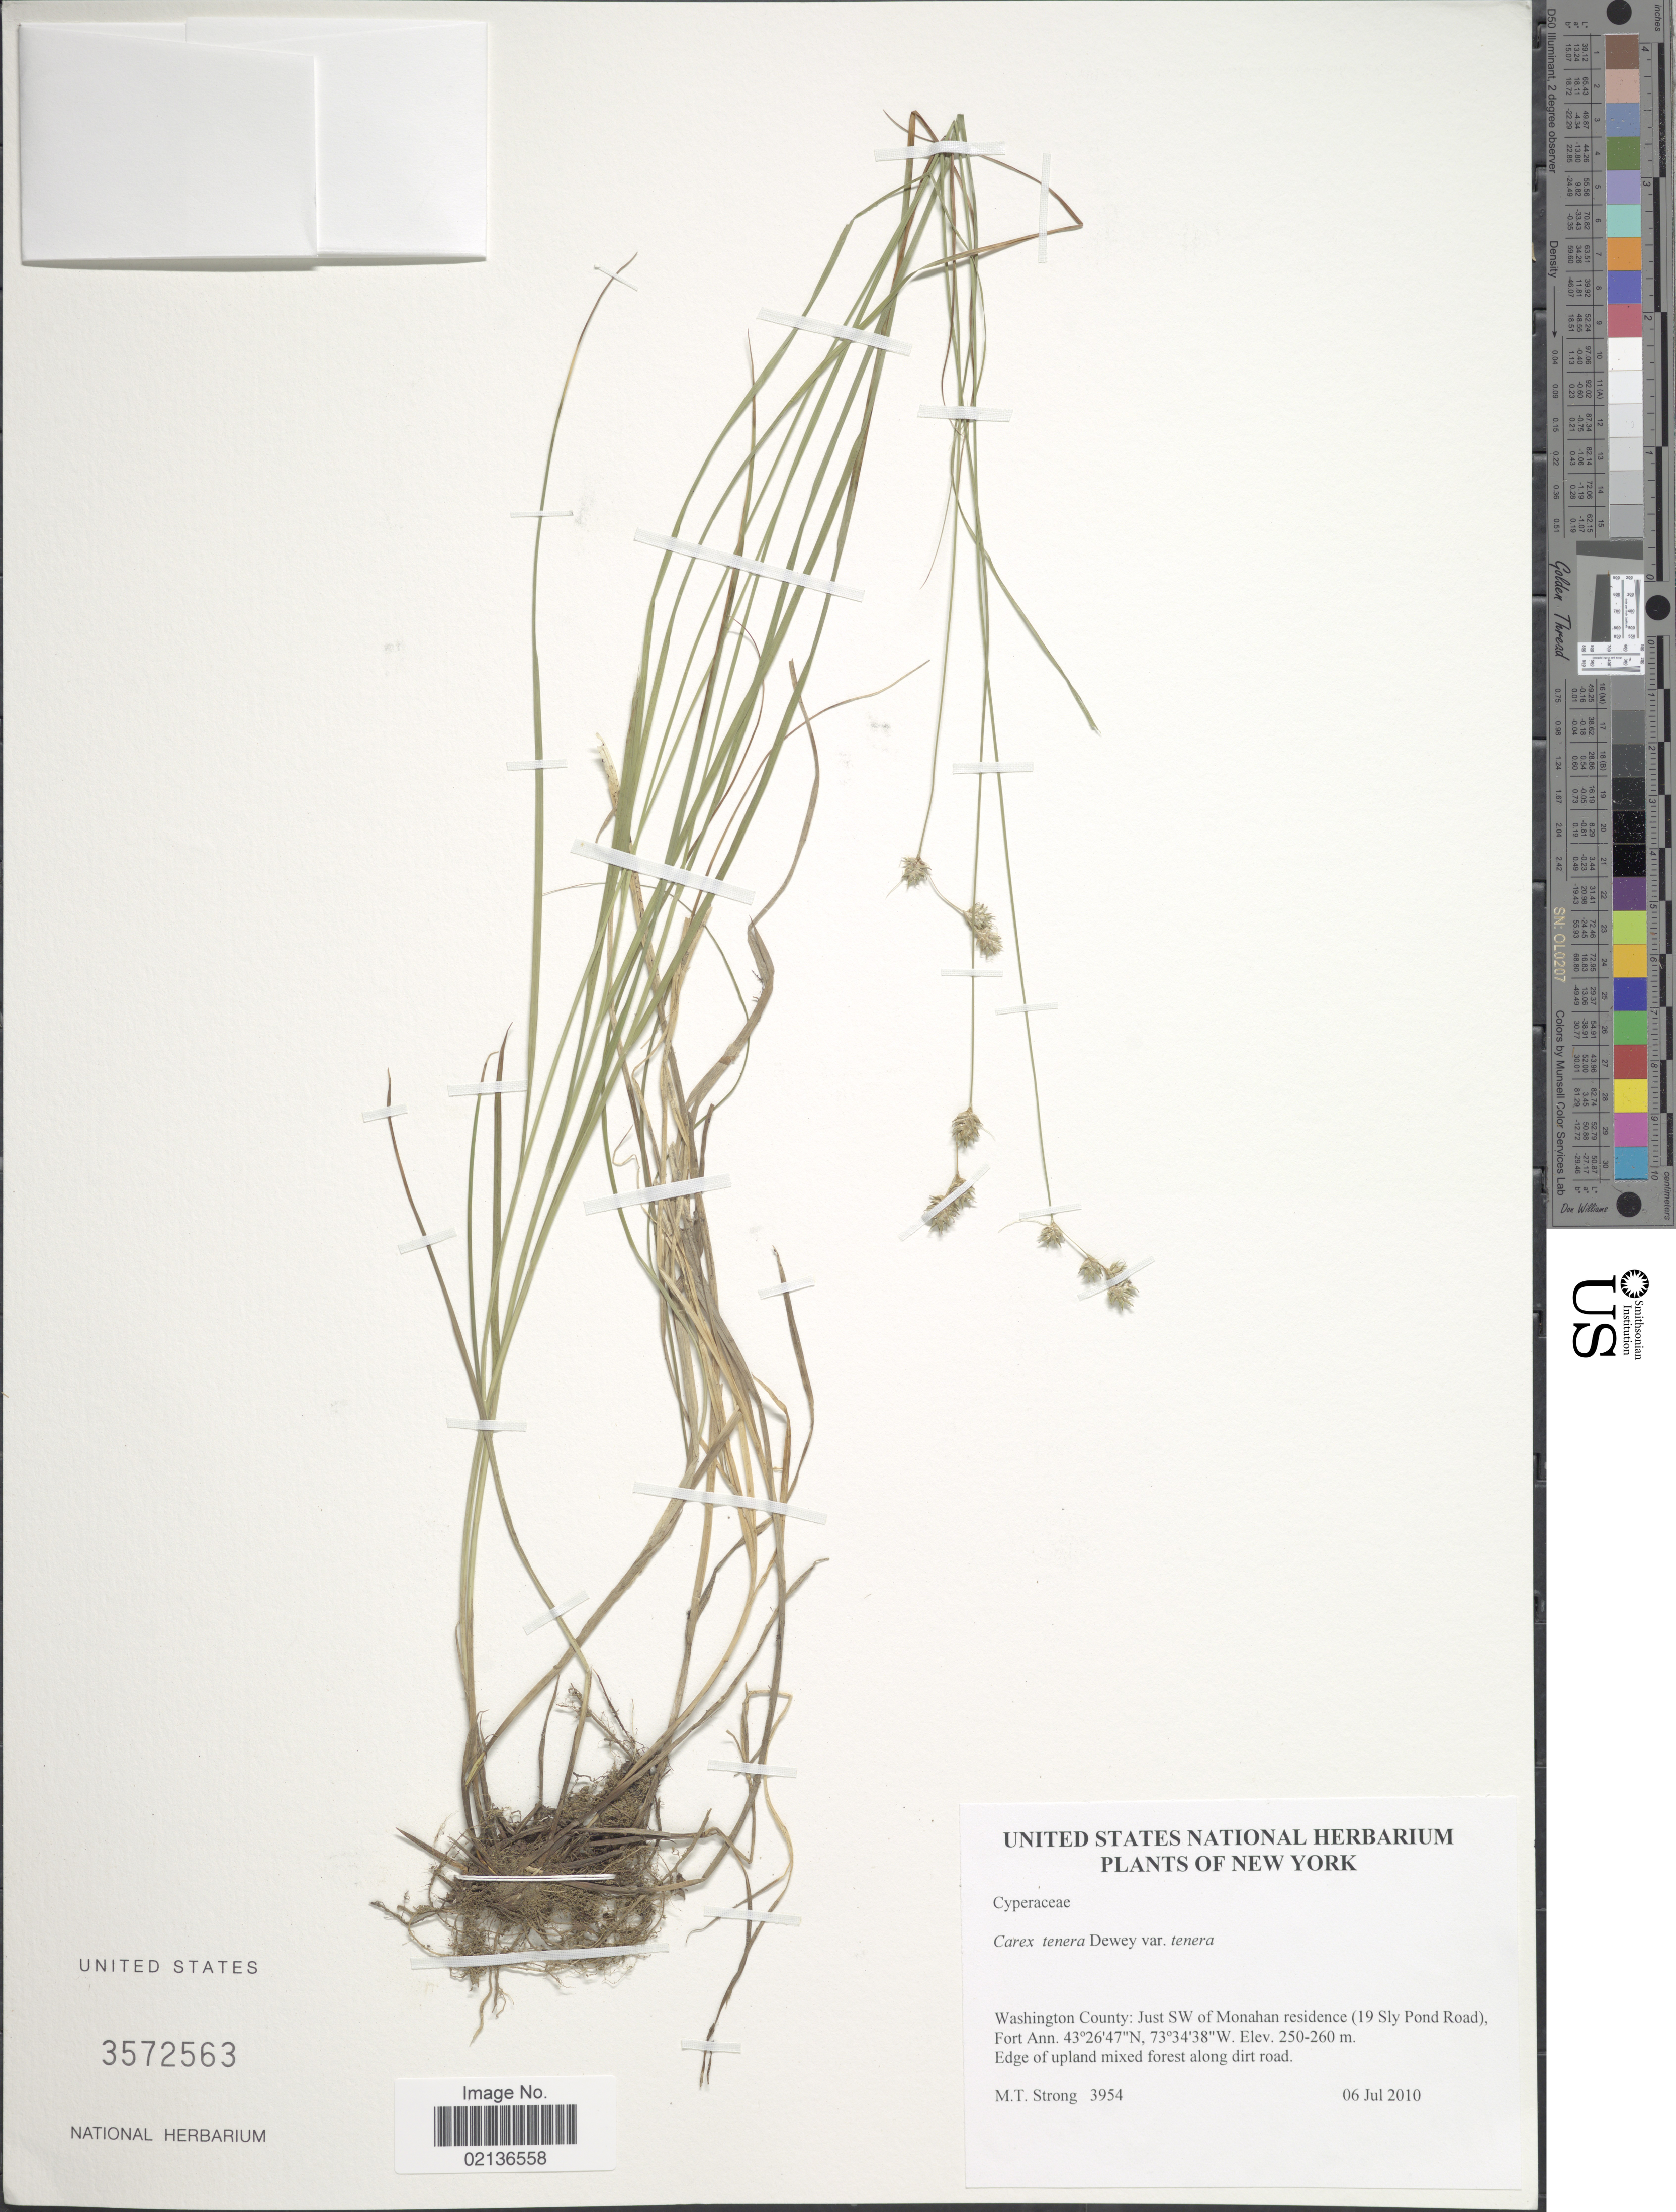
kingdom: Plantae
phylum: Tracheophyta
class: Liliopsida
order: Poales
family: Cyperaceae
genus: Carex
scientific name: Carex tenera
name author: Dewey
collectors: M. T. Strong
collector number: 3954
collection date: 2010-07-06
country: United States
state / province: New York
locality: Washington County: Just SW of Monahan residence (19 Sly Pond Road), Fort Ann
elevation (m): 250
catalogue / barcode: US 3572563